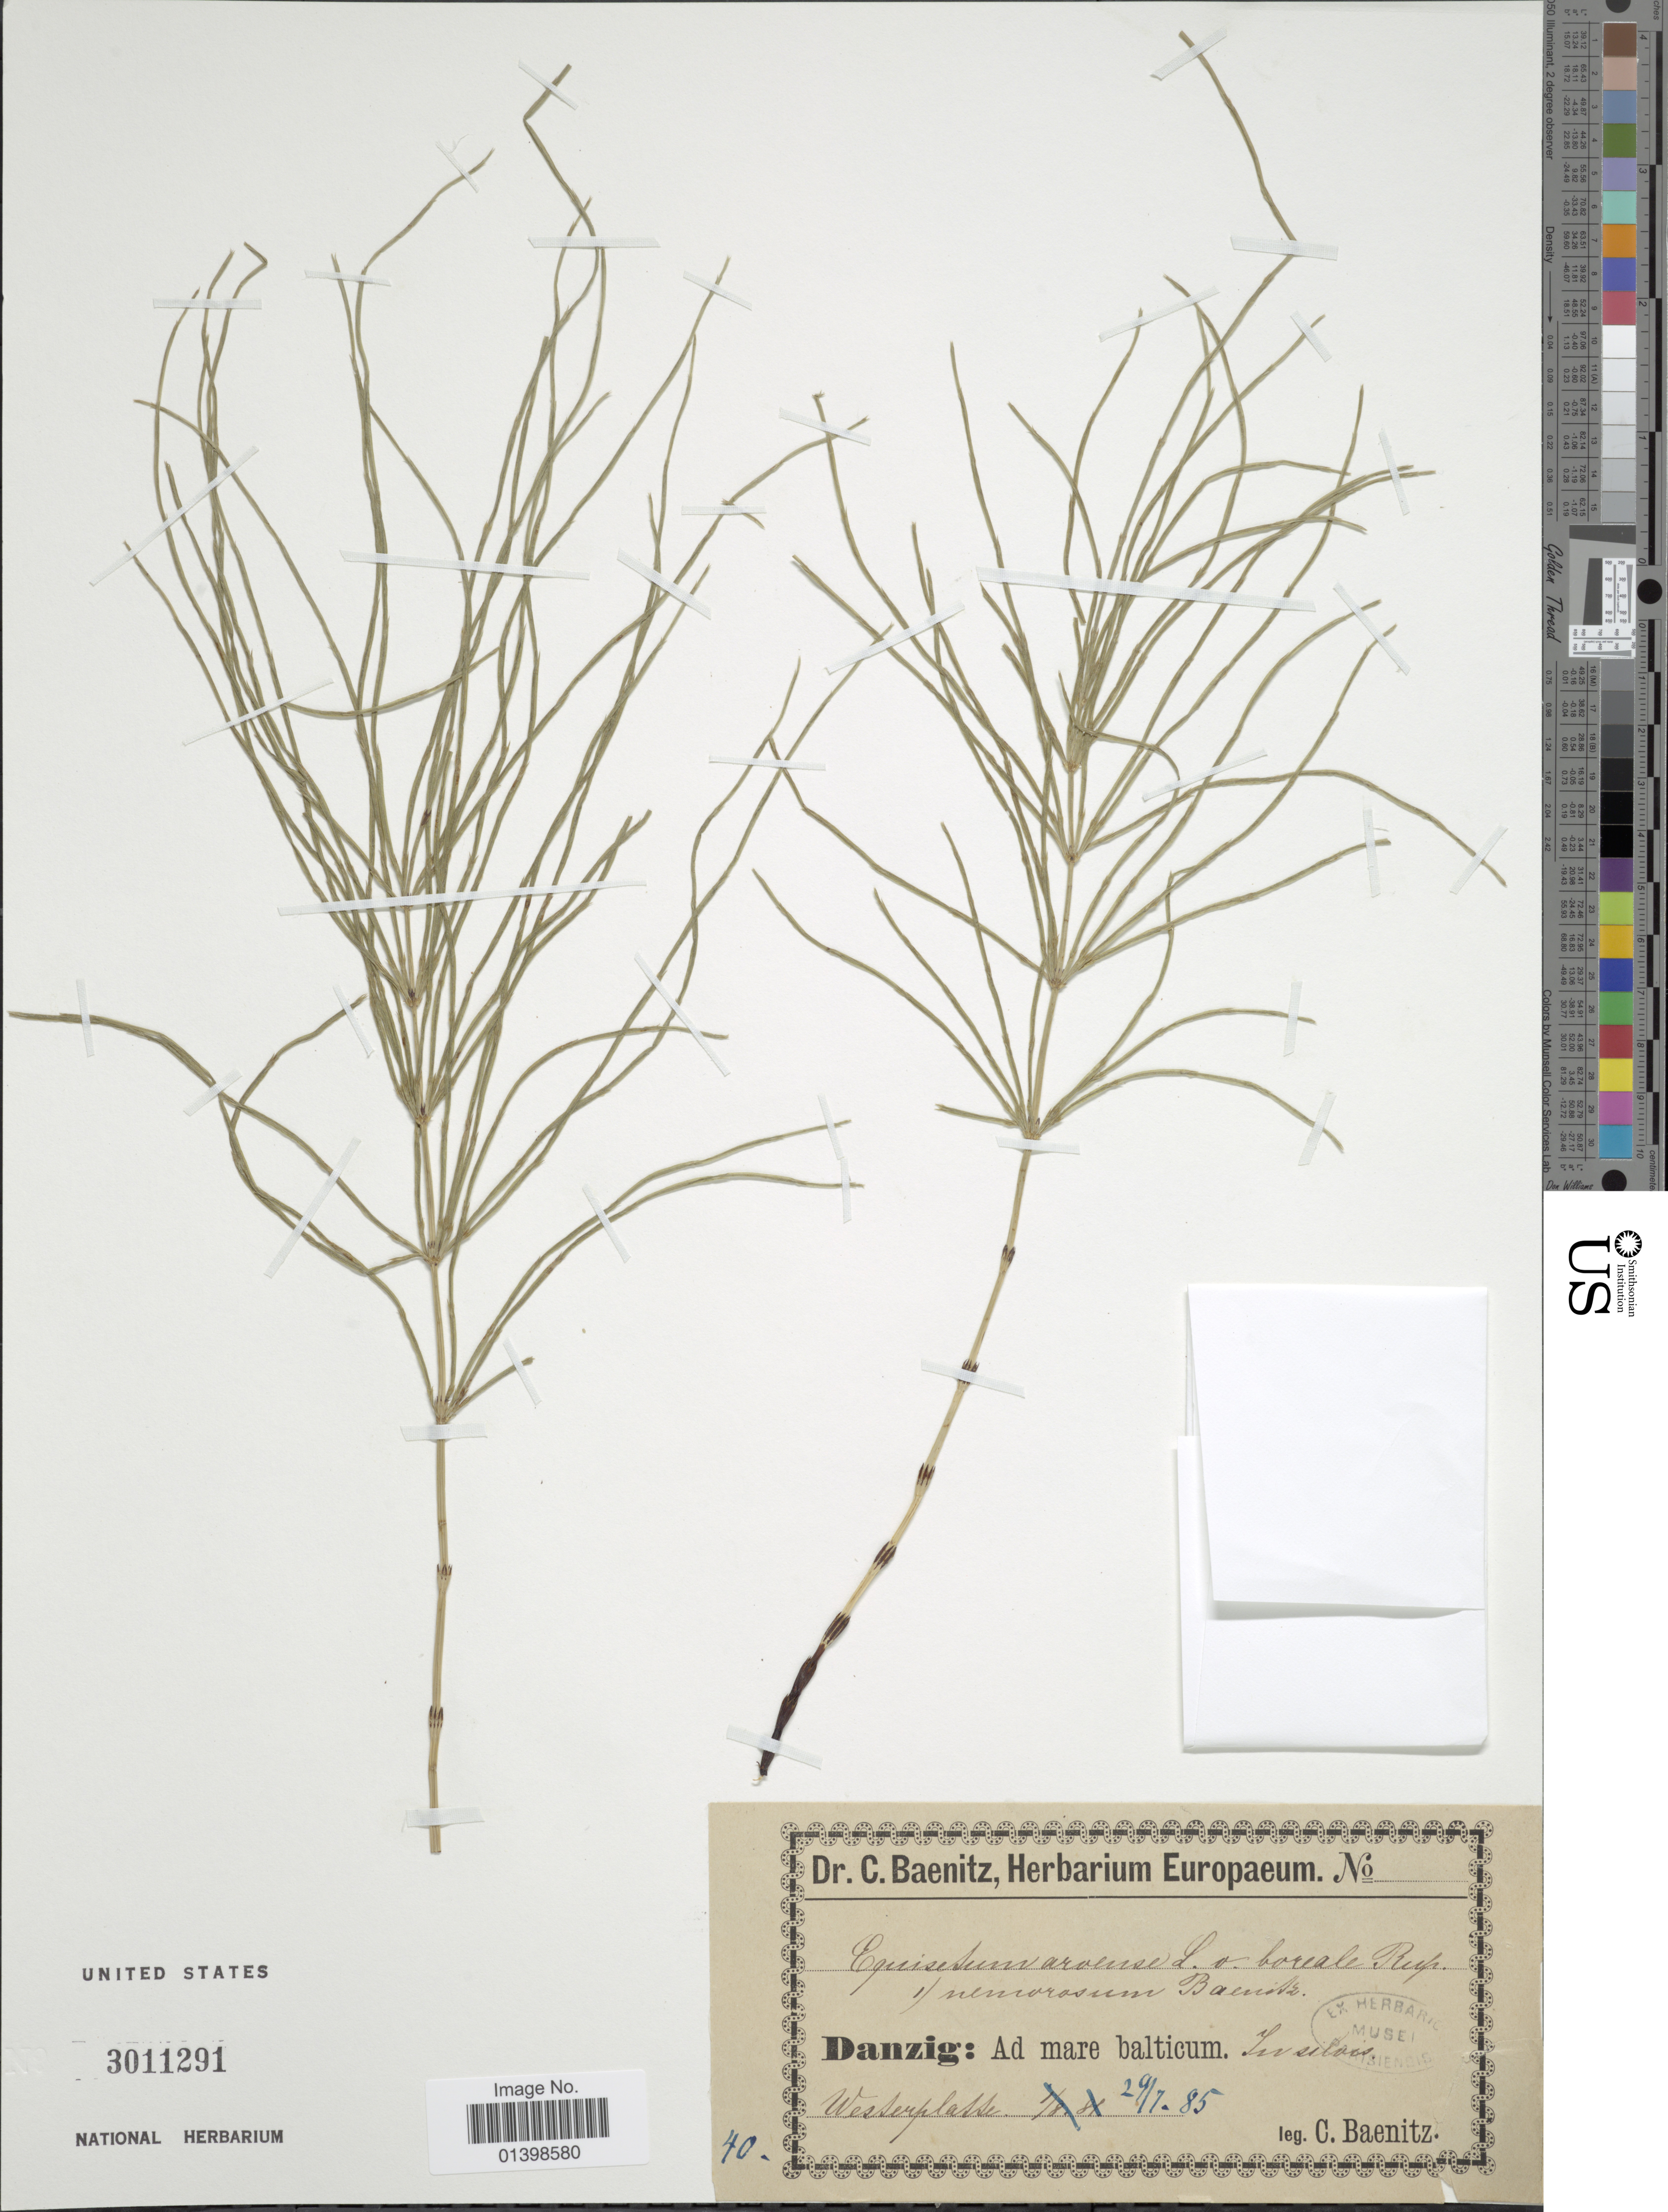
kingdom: Plantae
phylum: Tracheophyta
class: Polypodiopsida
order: Equisetales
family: Equisetaceae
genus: Equisetum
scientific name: Equisetum arvense var. nemorosum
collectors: C. G. Baenitz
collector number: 40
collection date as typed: Transcribed d/m/y: 29/7/85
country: Poland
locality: Danzig: Ad mare balticum Westerplatte [interpreted]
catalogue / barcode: US 3011291